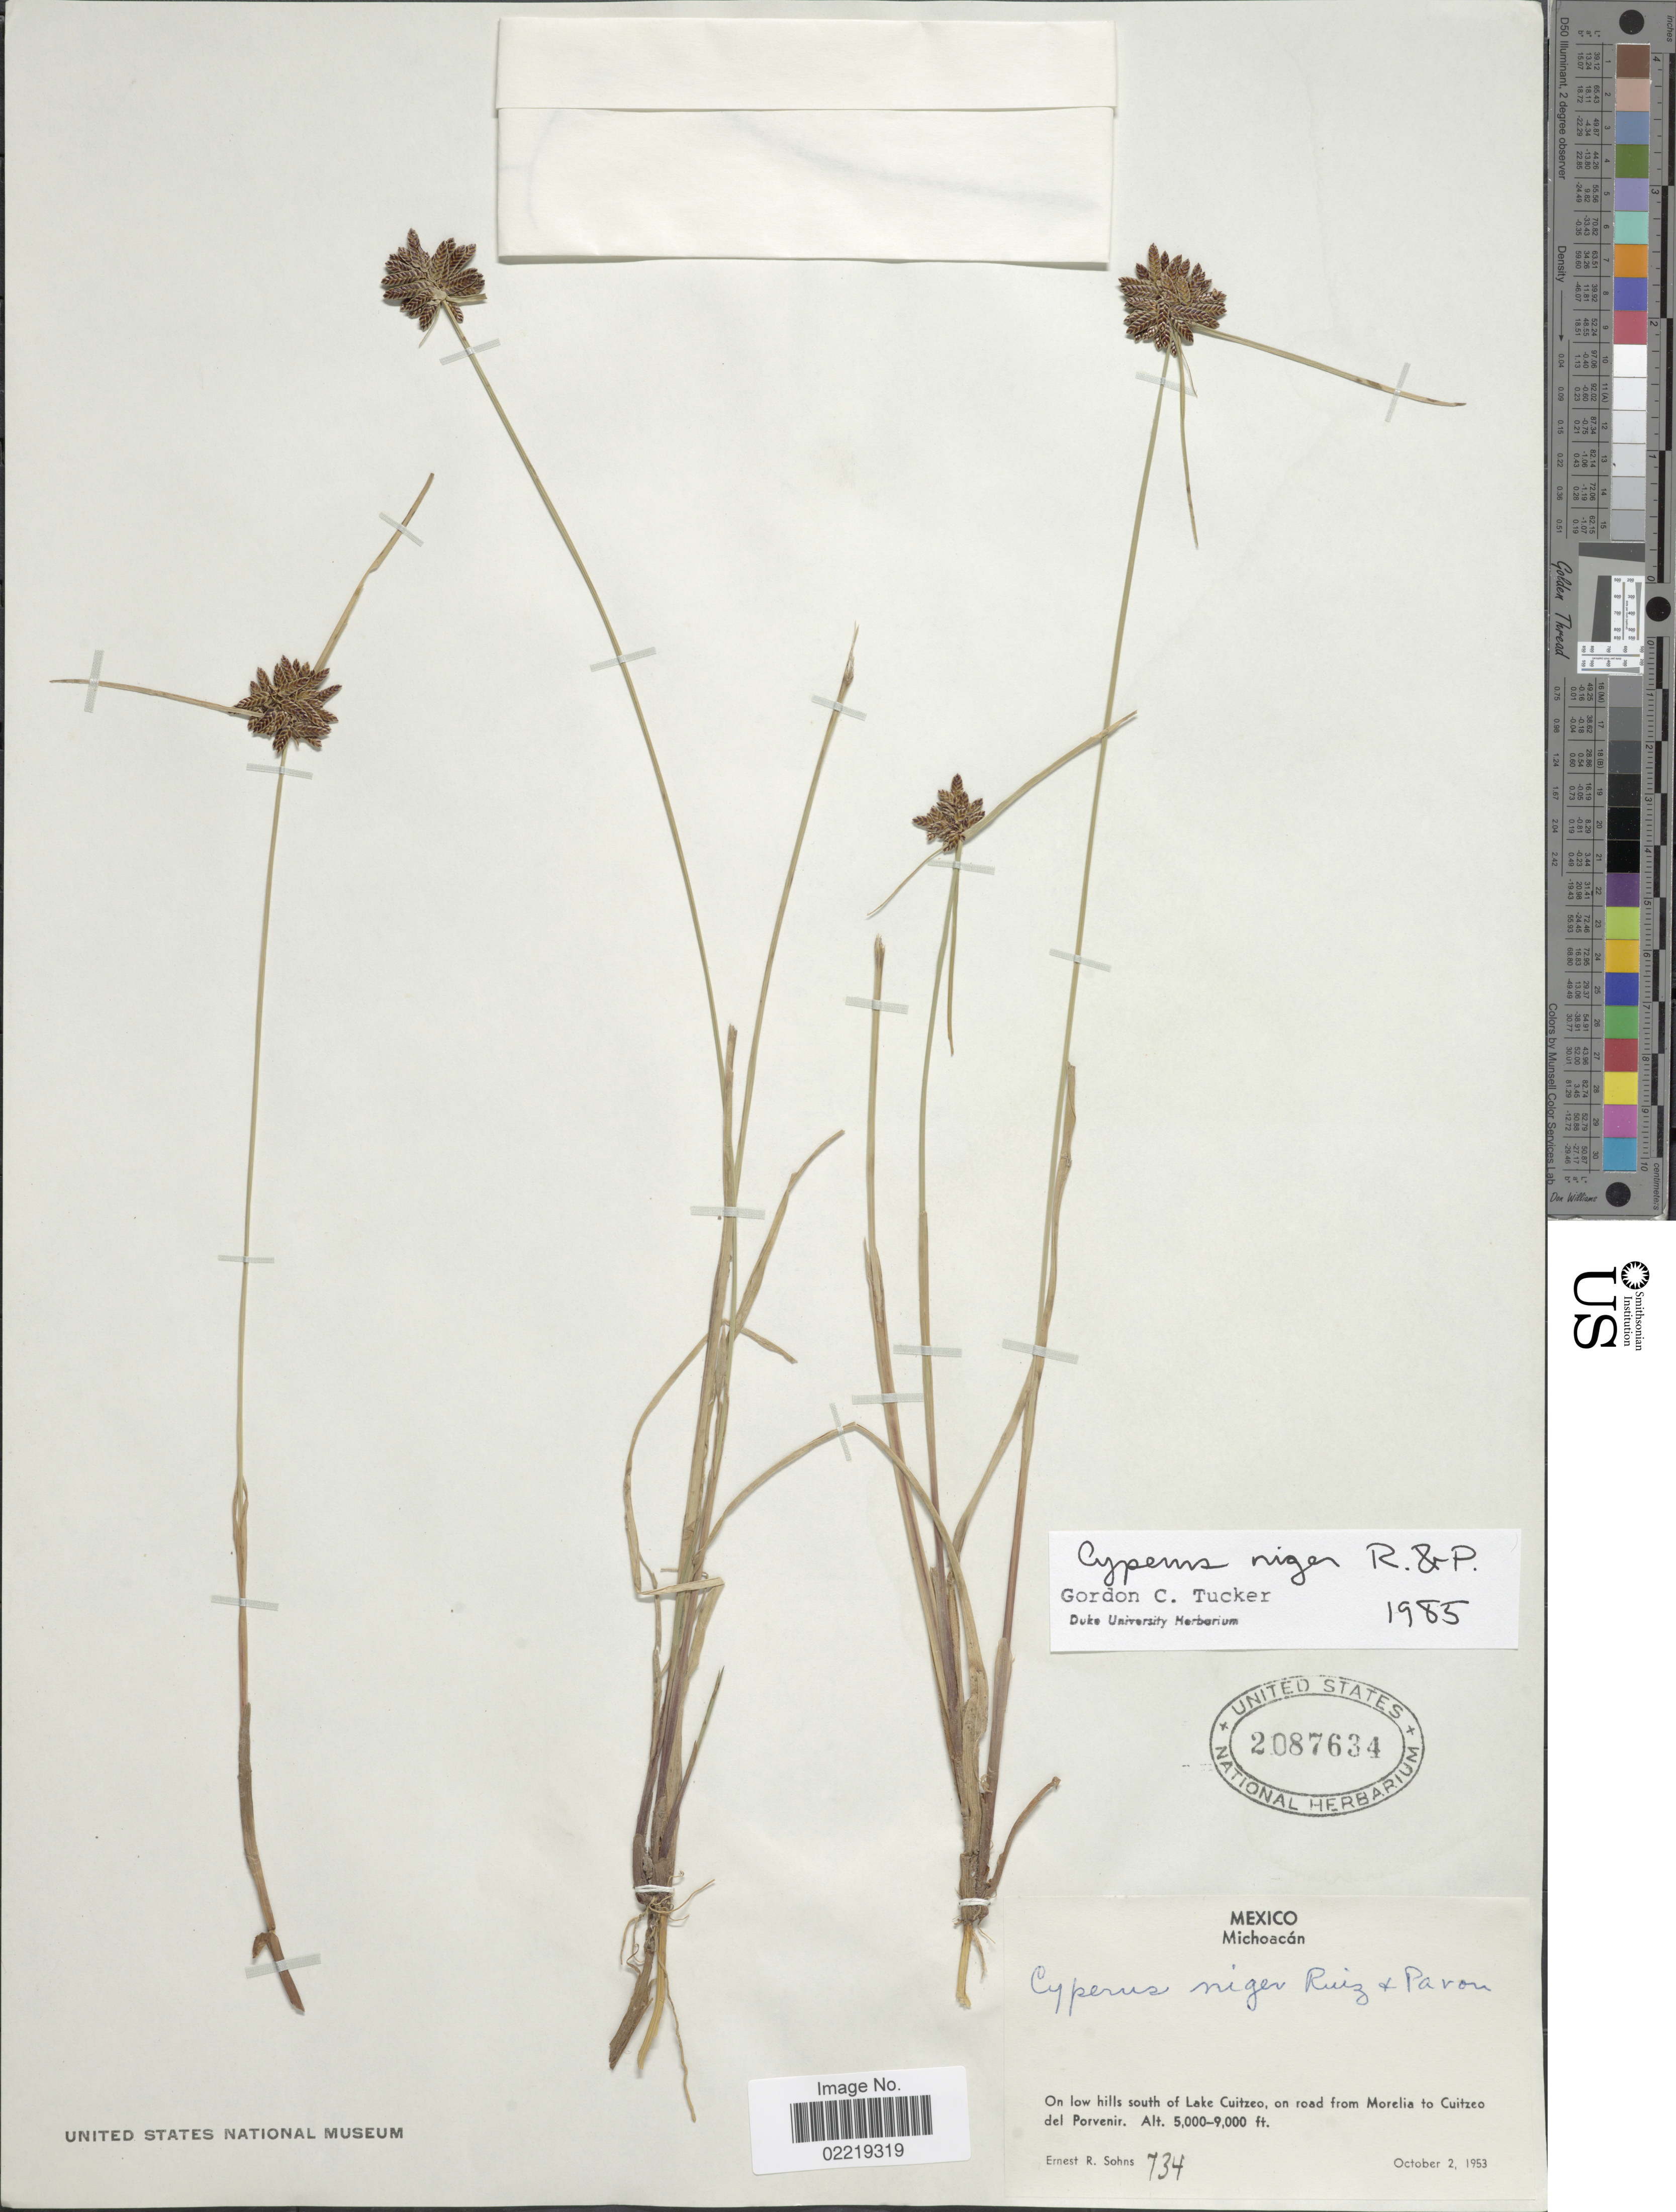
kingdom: Plantae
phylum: Tracheophyta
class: Liliopsida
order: Poales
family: Cyperaceae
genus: Cyperus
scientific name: Cyperus niger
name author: Ruiz & Pav.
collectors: E. R. Sohns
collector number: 734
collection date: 1953-10-02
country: Mexico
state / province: Michoacán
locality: On low hills south of Lake Cuitzeo, on road from Morelia to Cuitzeo del Porvenir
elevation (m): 1524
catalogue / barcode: US 2087634